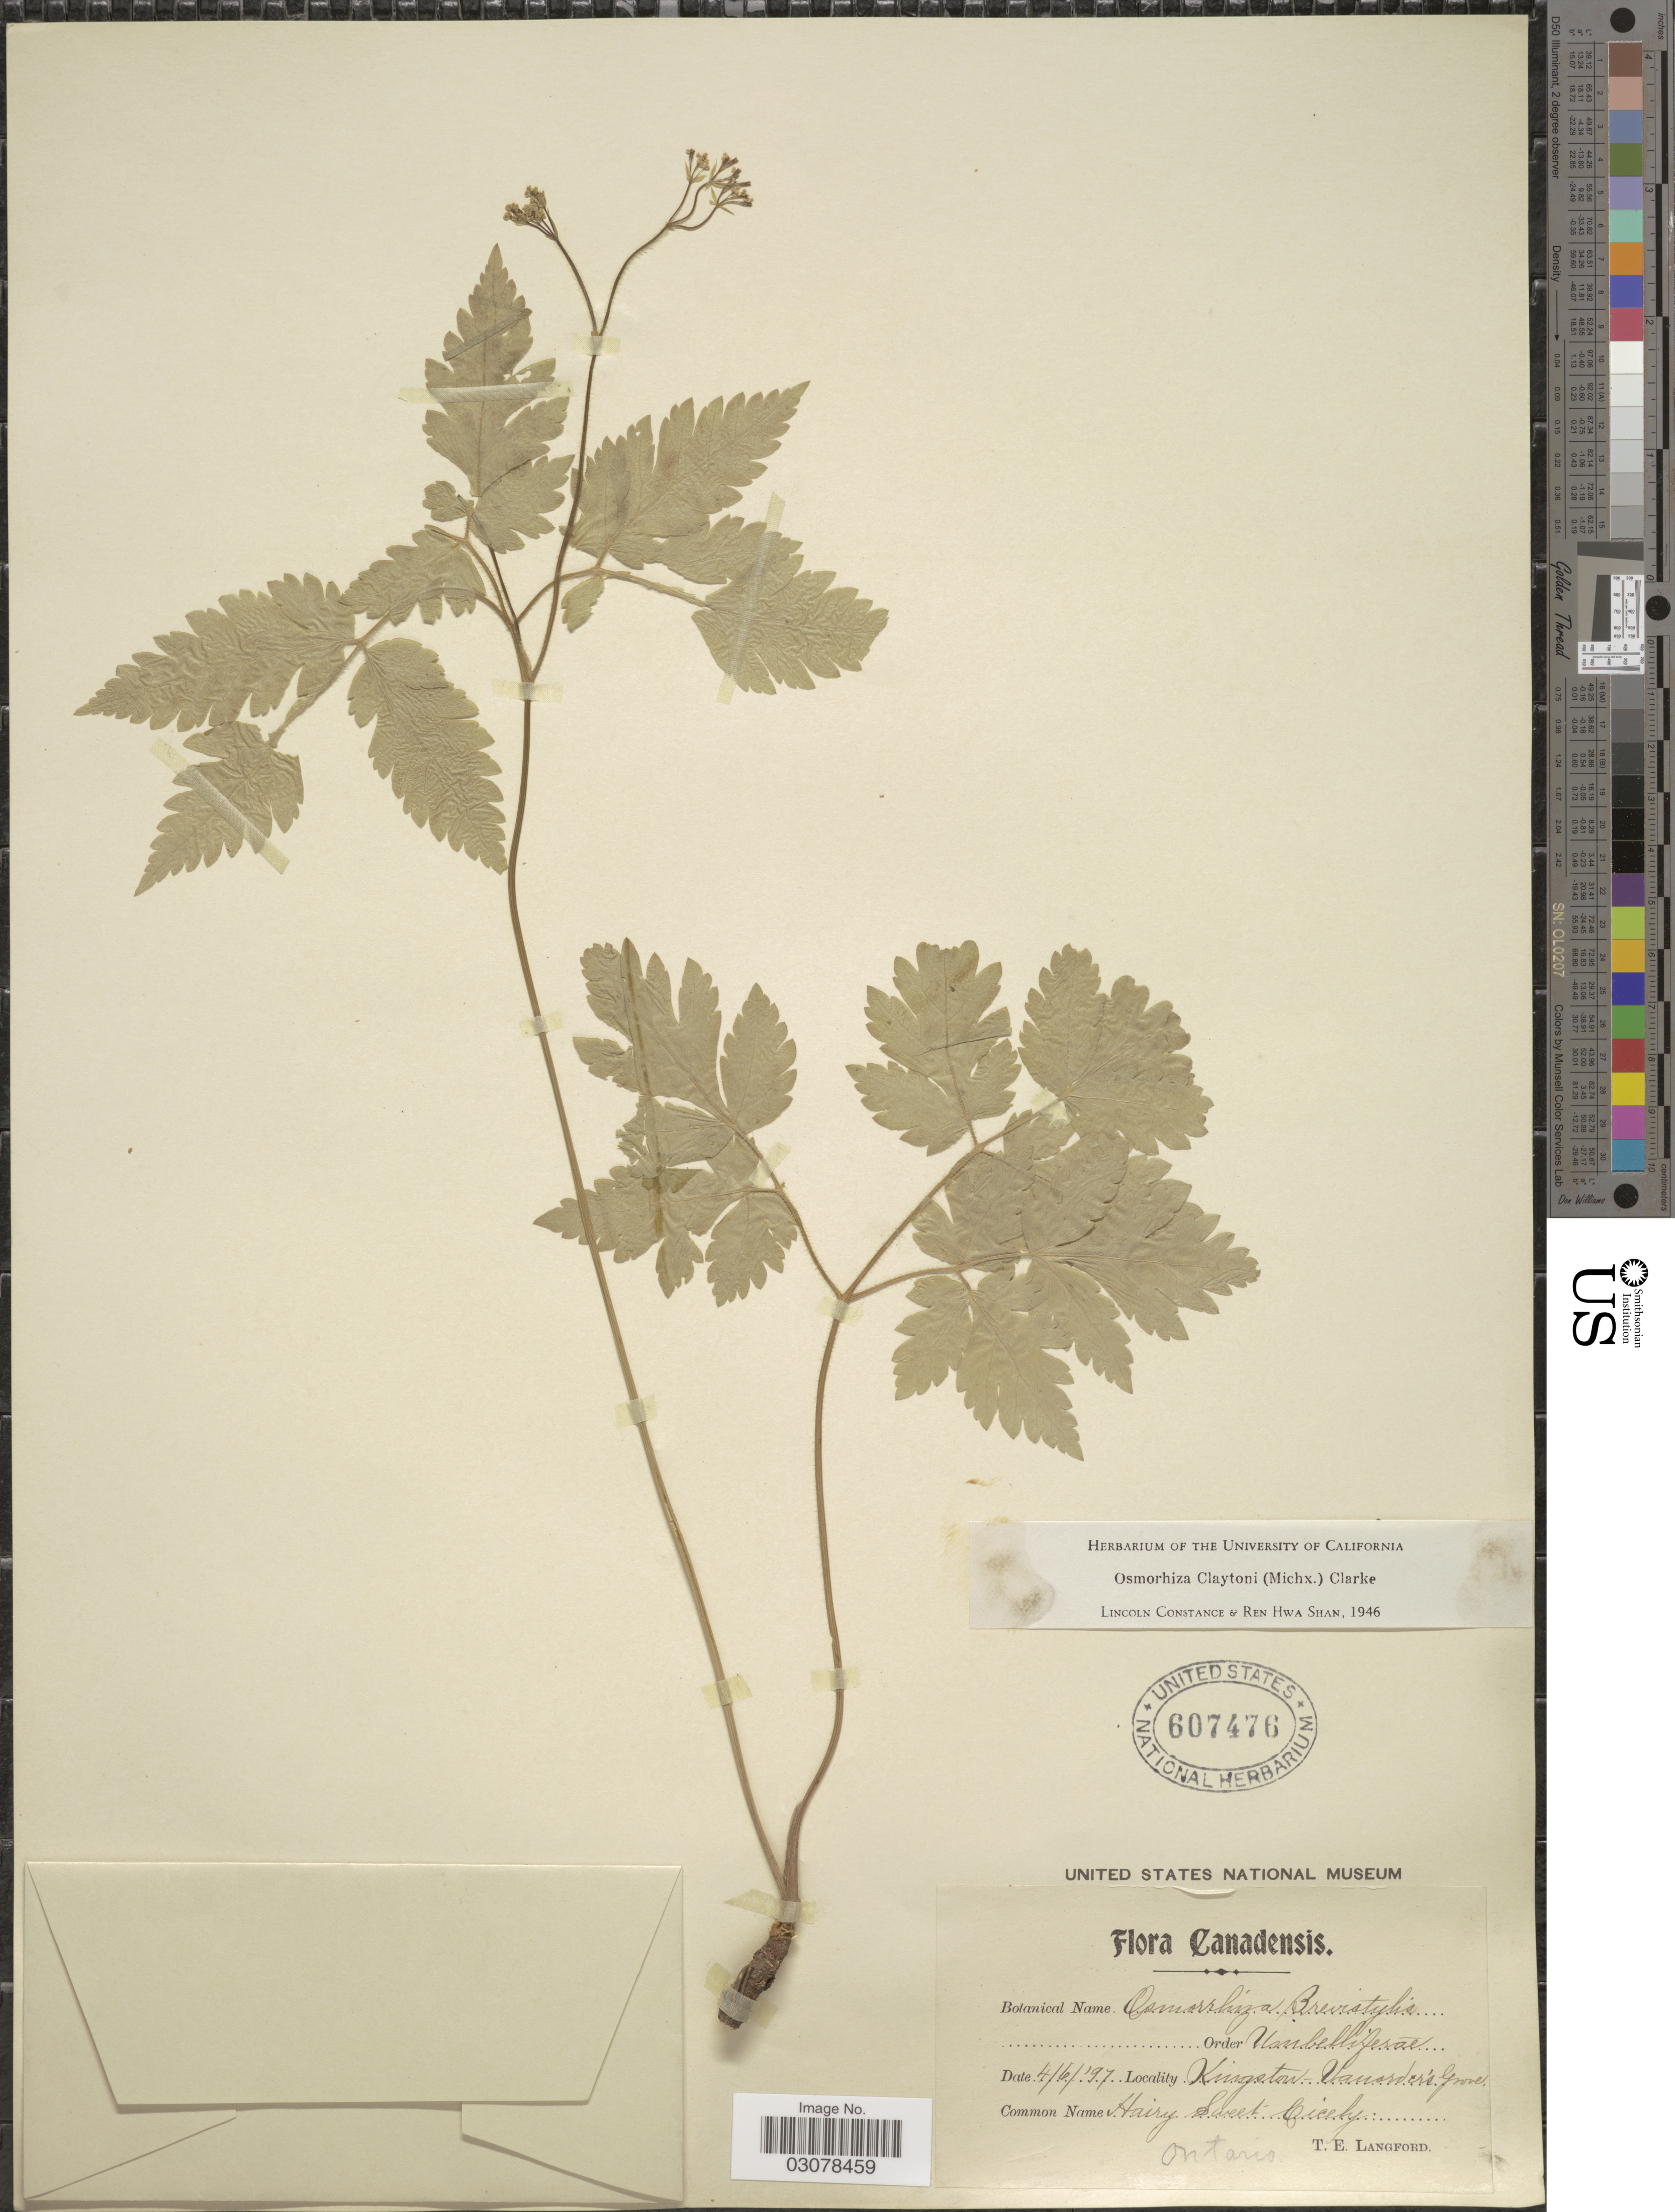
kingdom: Plantae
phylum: Tracheophyta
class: Magnoliopsida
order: Apiales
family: Apiaceae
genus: Osmorhiza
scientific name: Osmorhiza claytonii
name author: (Michx.) C.B. Clarke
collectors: T. Langford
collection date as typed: Transcribed d/m/y: 4/6/97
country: Canada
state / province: Ontario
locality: Kingston Vanorder's Grove.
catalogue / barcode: US 607476